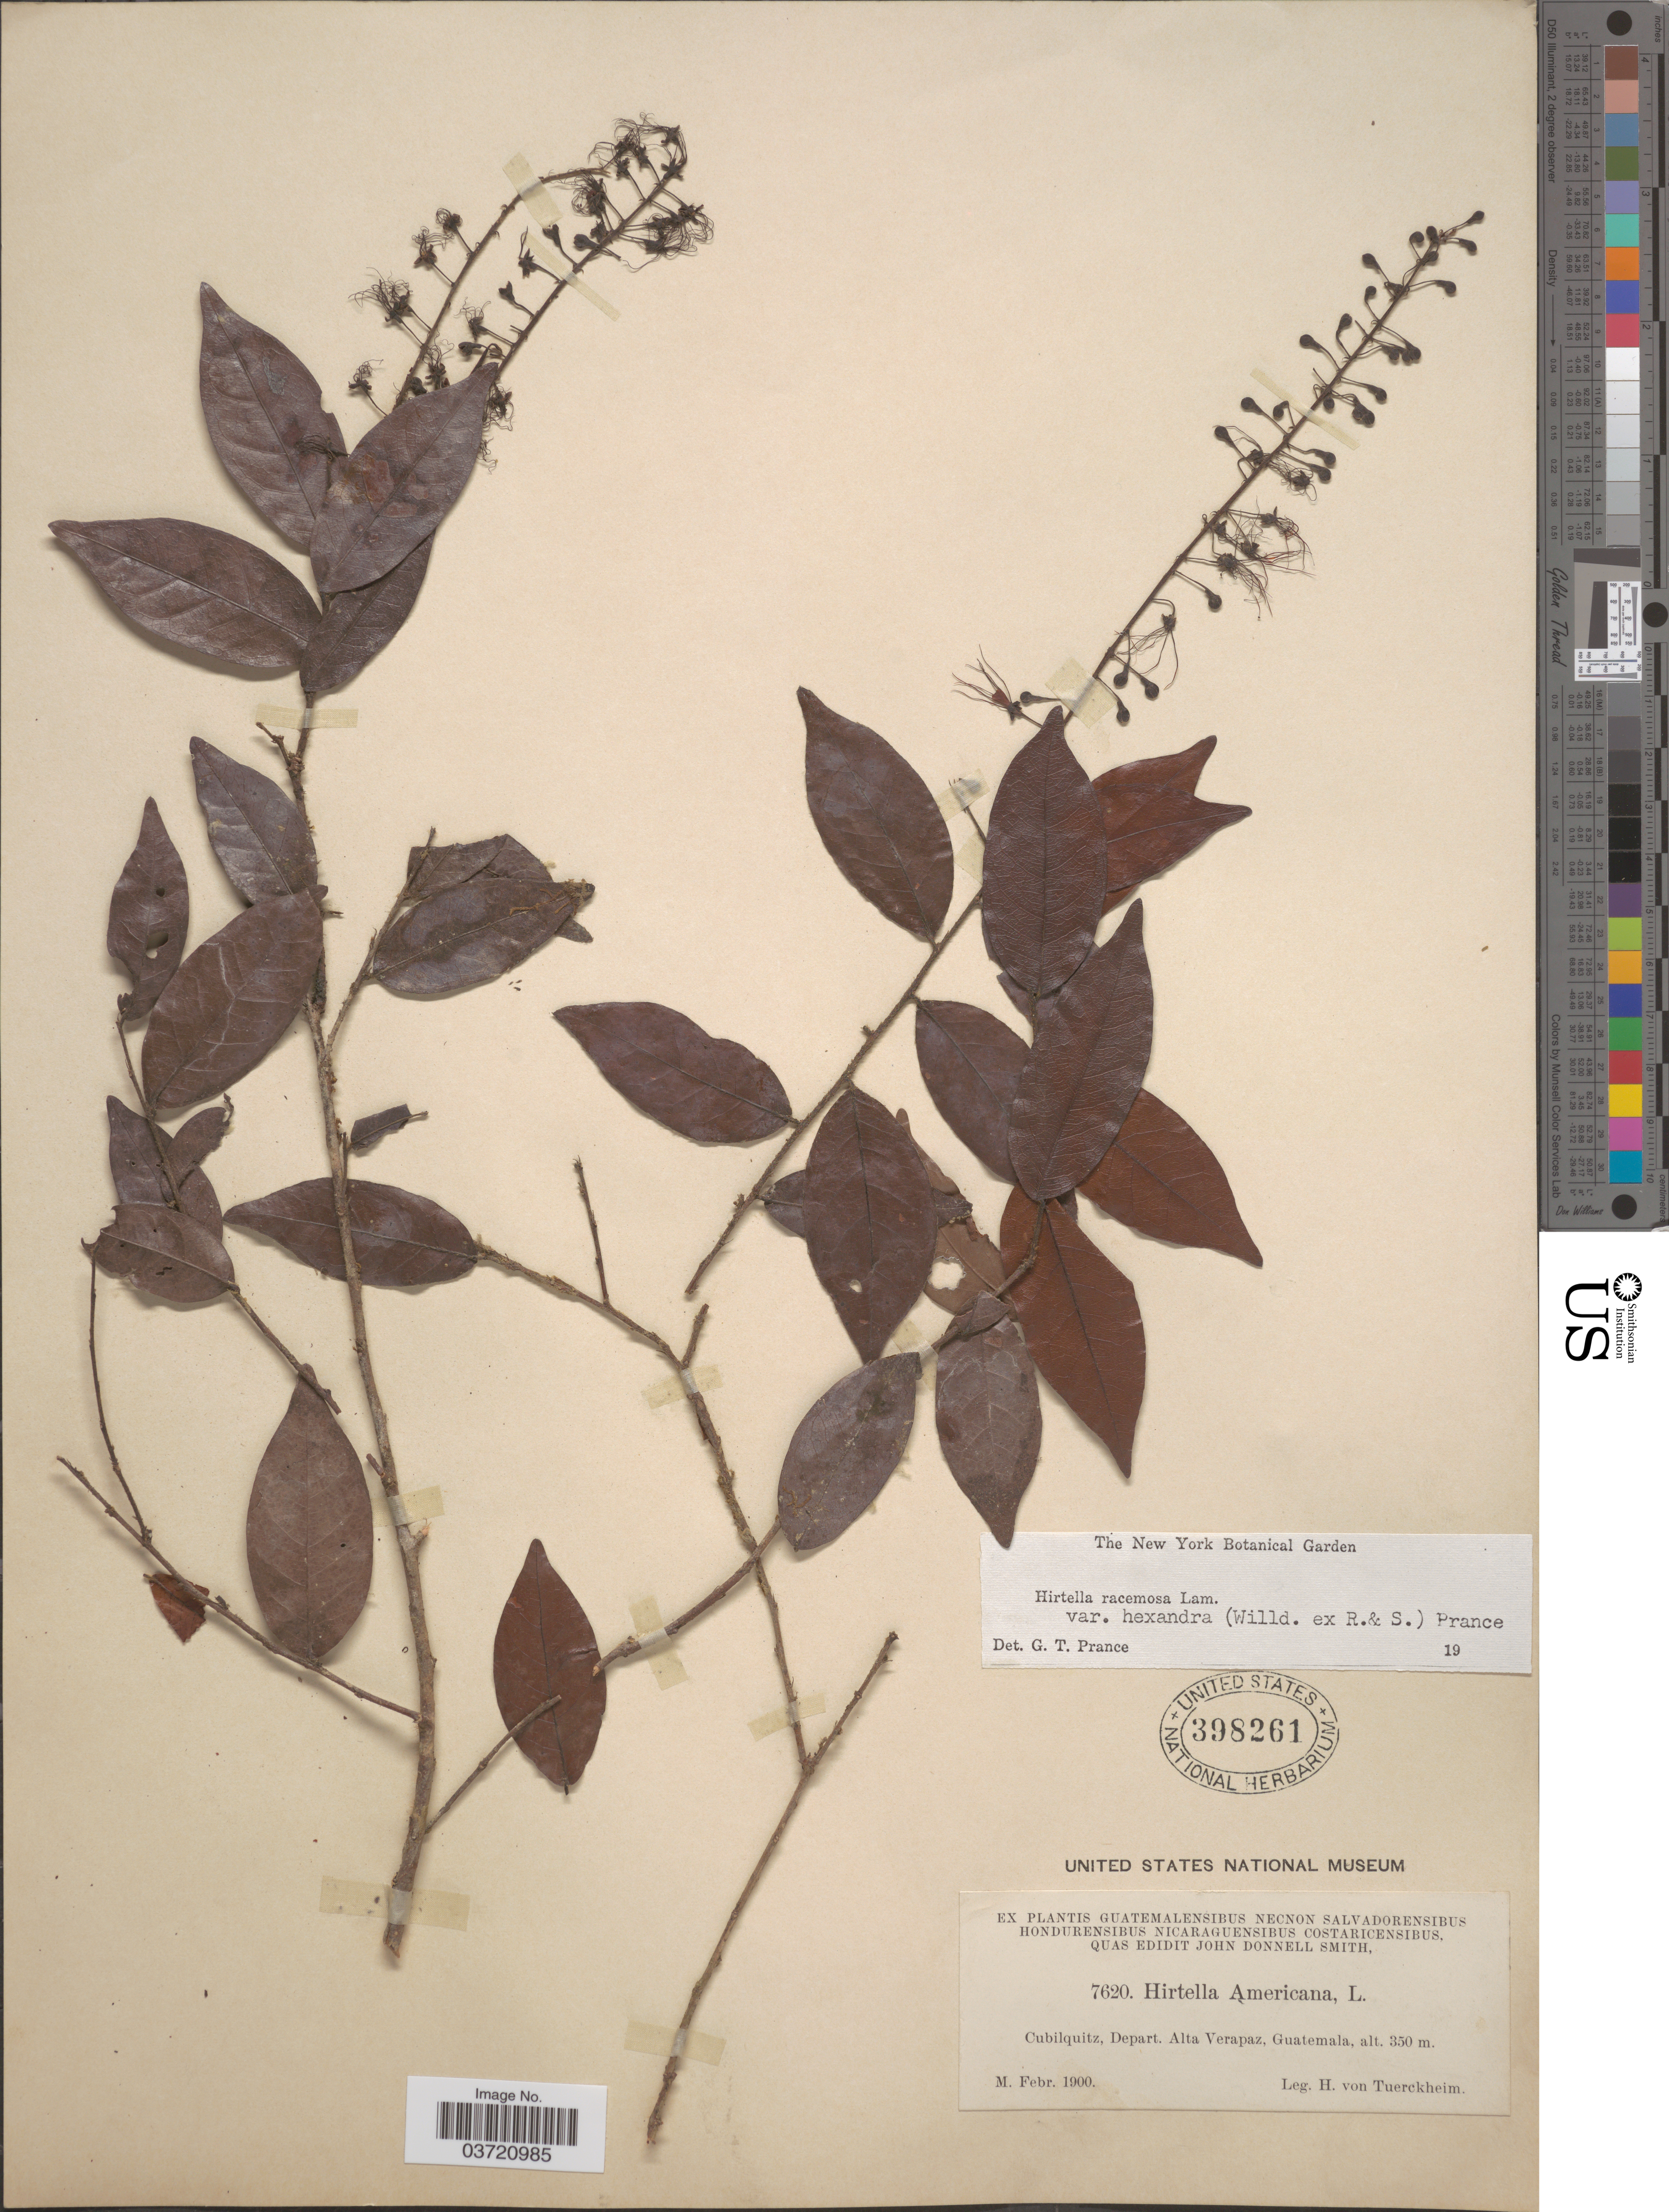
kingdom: Plantae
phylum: Tracheophyta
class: Magnoliopsida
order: Malpighiales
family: Chrysobalanaceae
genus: Hirtella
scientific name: Hirtella racemosa var. hexandra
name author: (Willd. ex Roem. & Schult.) Prance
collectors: H. von Türckheim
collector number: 7620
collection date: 1900-02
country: Guatemala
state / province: Alta Verapaz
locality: Cubilquitz, Depart. Alta Verapaz.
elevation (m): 350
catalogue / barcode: US 398261